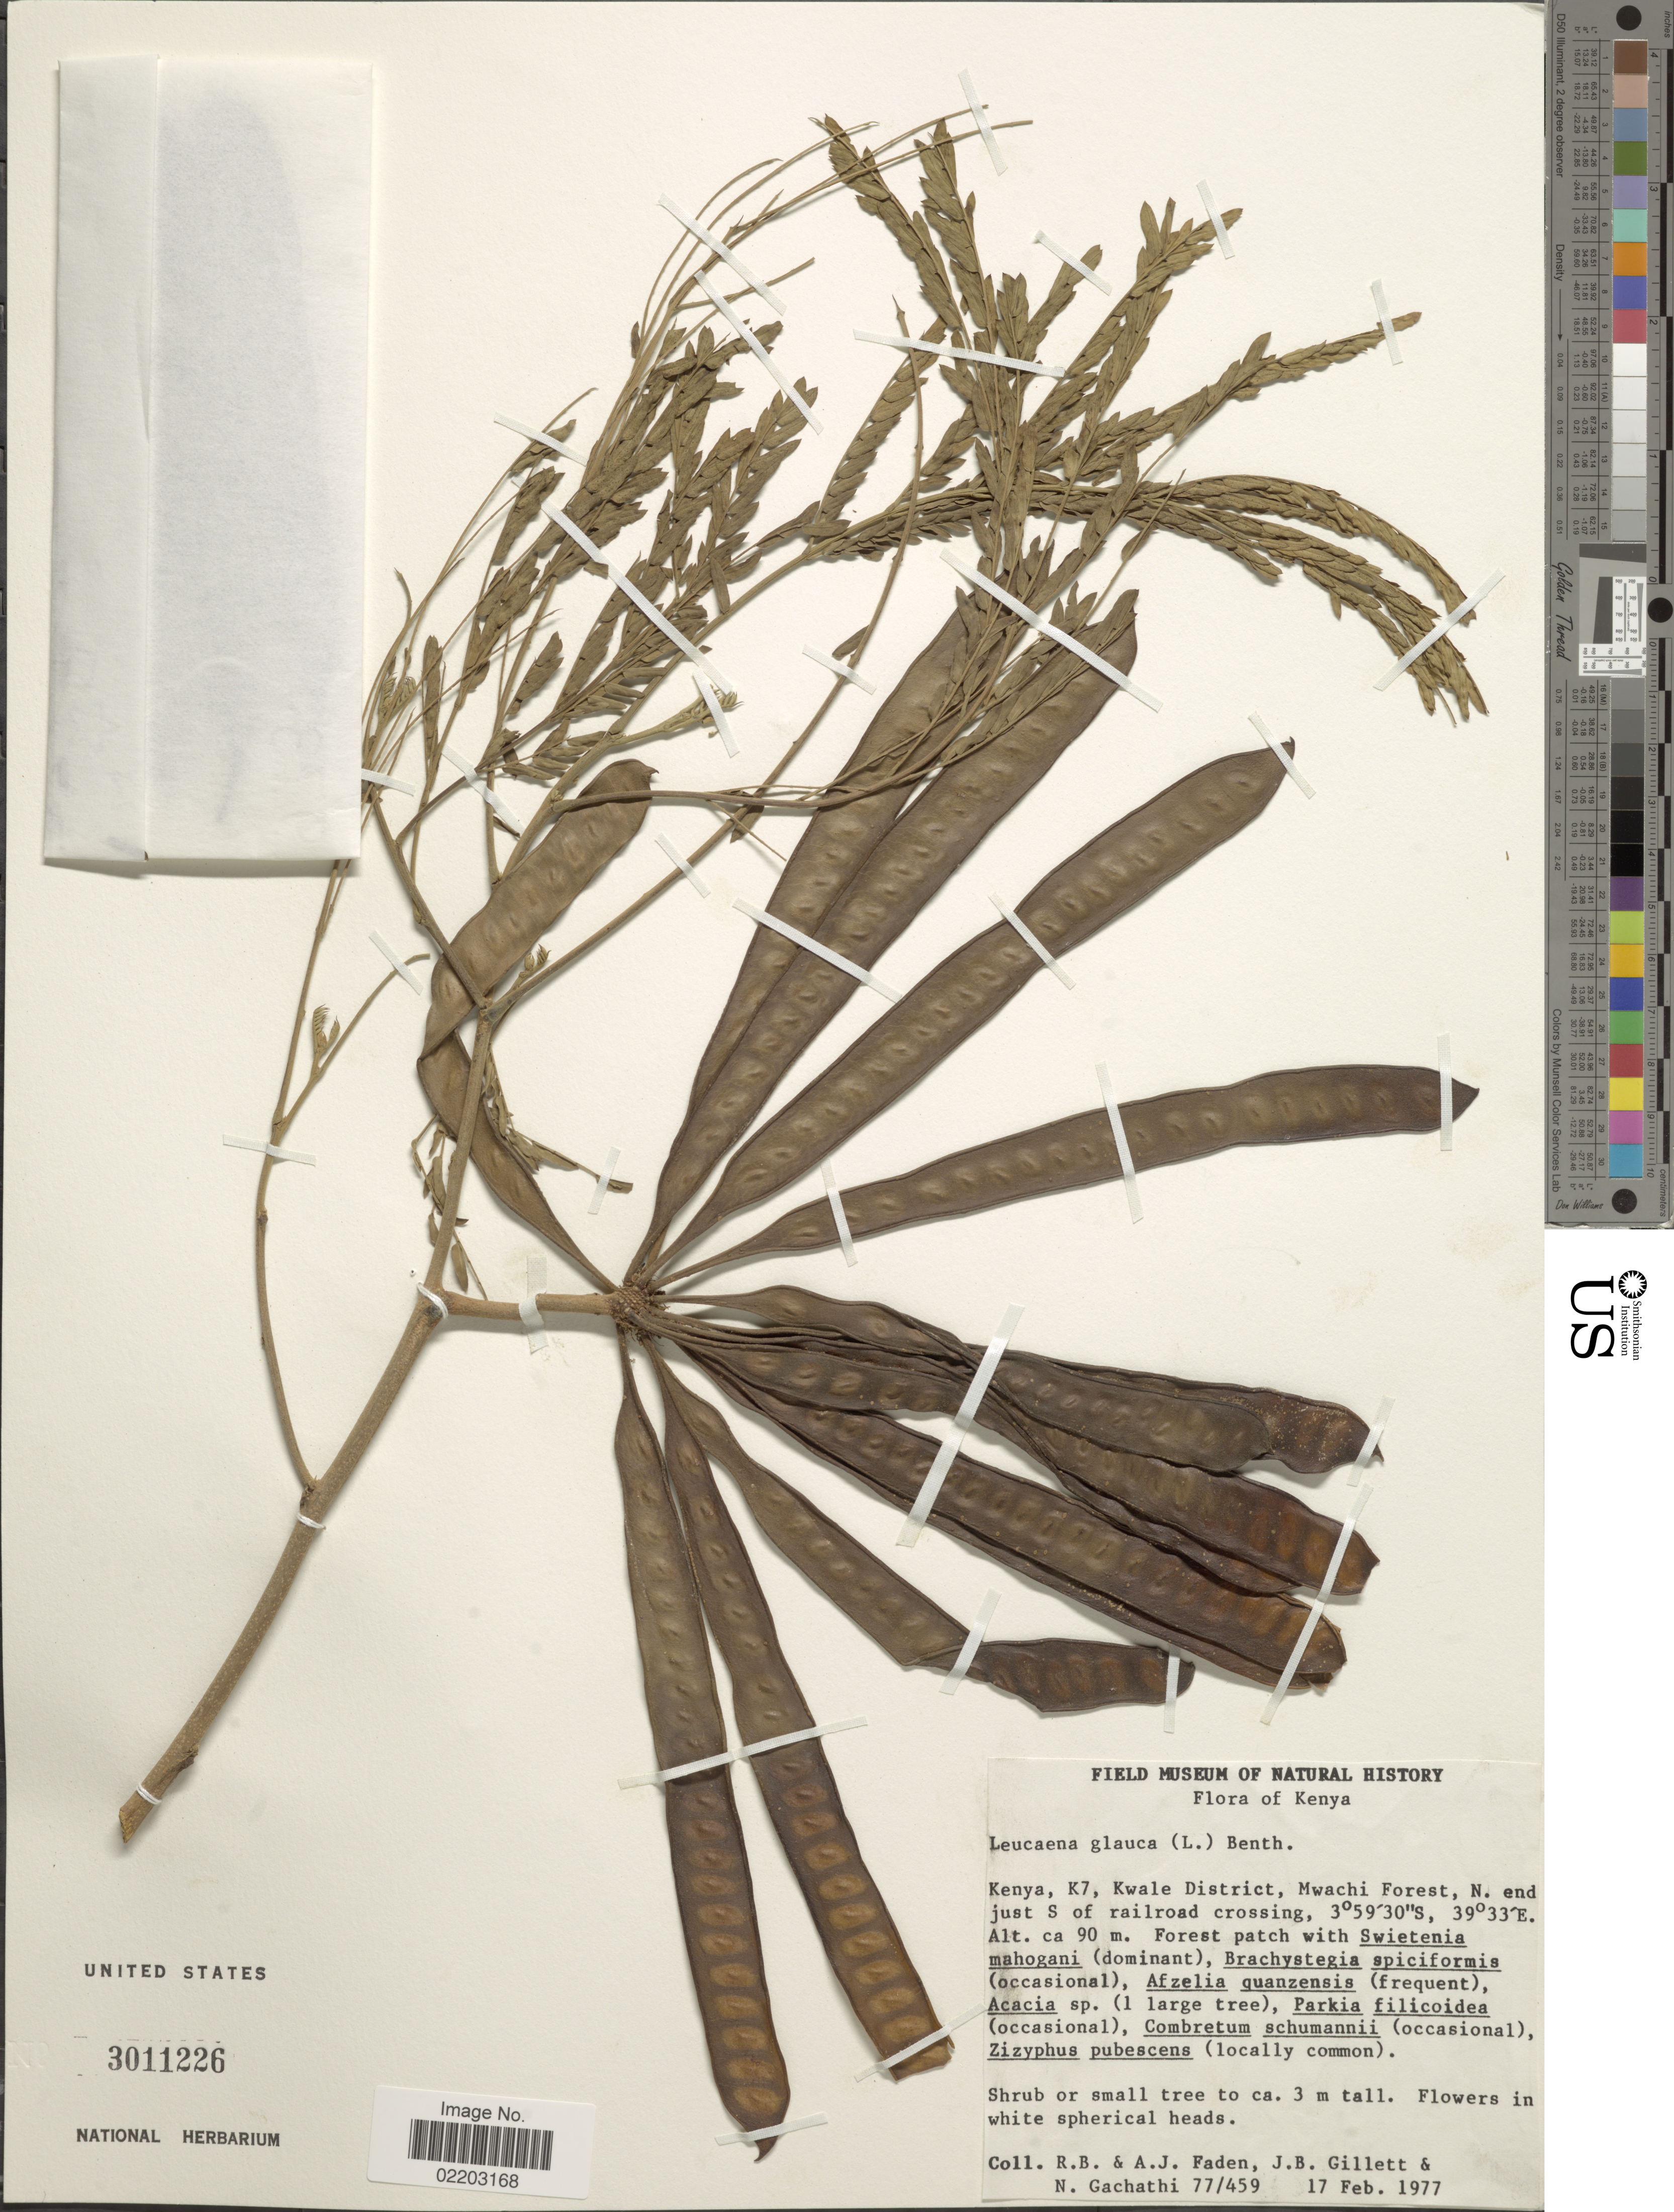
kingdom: Plantae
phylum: Tracheophyta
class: Magnoliopsida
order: Fabales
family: Fabaceae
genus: Leucaena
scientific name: Leucaena leucocephala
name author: (Lam.) de Wit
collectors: R. B. Faden, A. J. Faden, J. B. Gillett & N. Gachathi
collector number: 77/459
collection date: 1977-02-17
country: Kenya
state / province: Kwale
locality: K7, Kwale District, Mwacho Forest, N end just S of railroad crossing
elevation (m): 90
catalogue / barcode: US 3011226